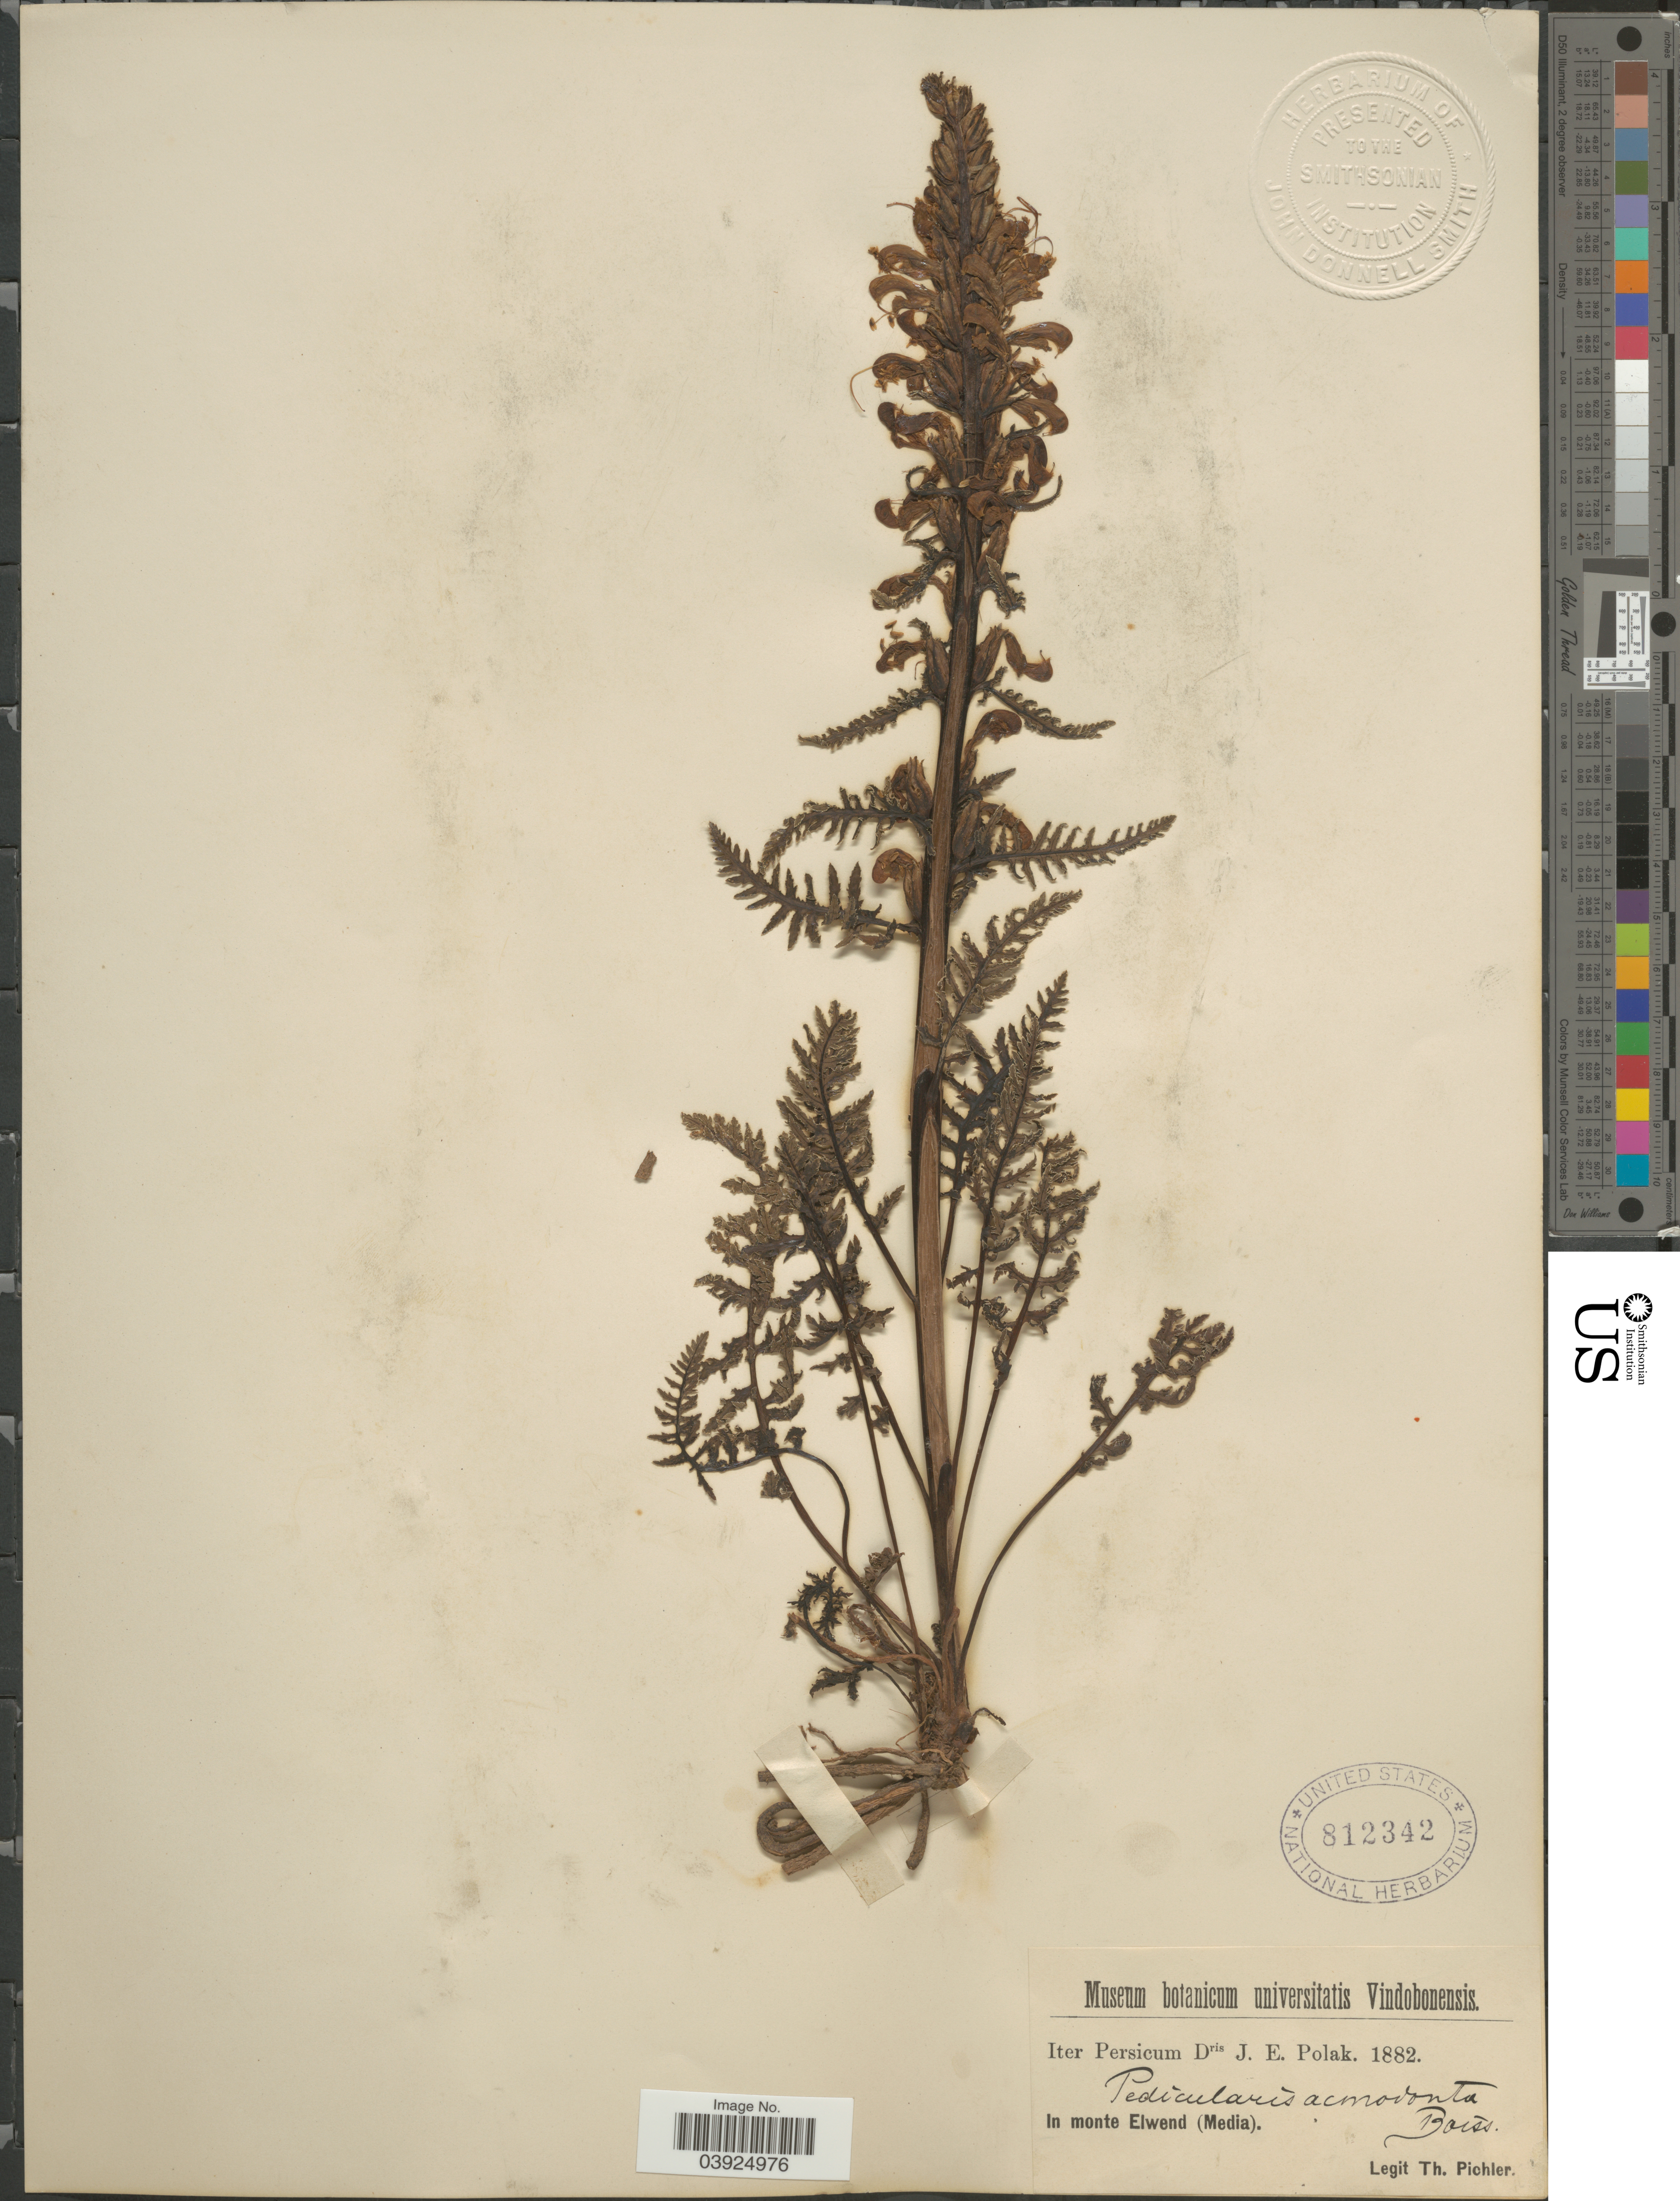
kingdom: Plantae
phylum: Tracheophyta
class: Magnoliopsida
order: Lamiales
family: Orobanchaceae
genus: Pedicularis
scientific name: Pedicularis sibthorpii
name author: Boiss.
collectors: T. Pichler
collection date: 1882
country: Iran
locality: In monte Elwend (Media).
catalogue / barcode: US 812342